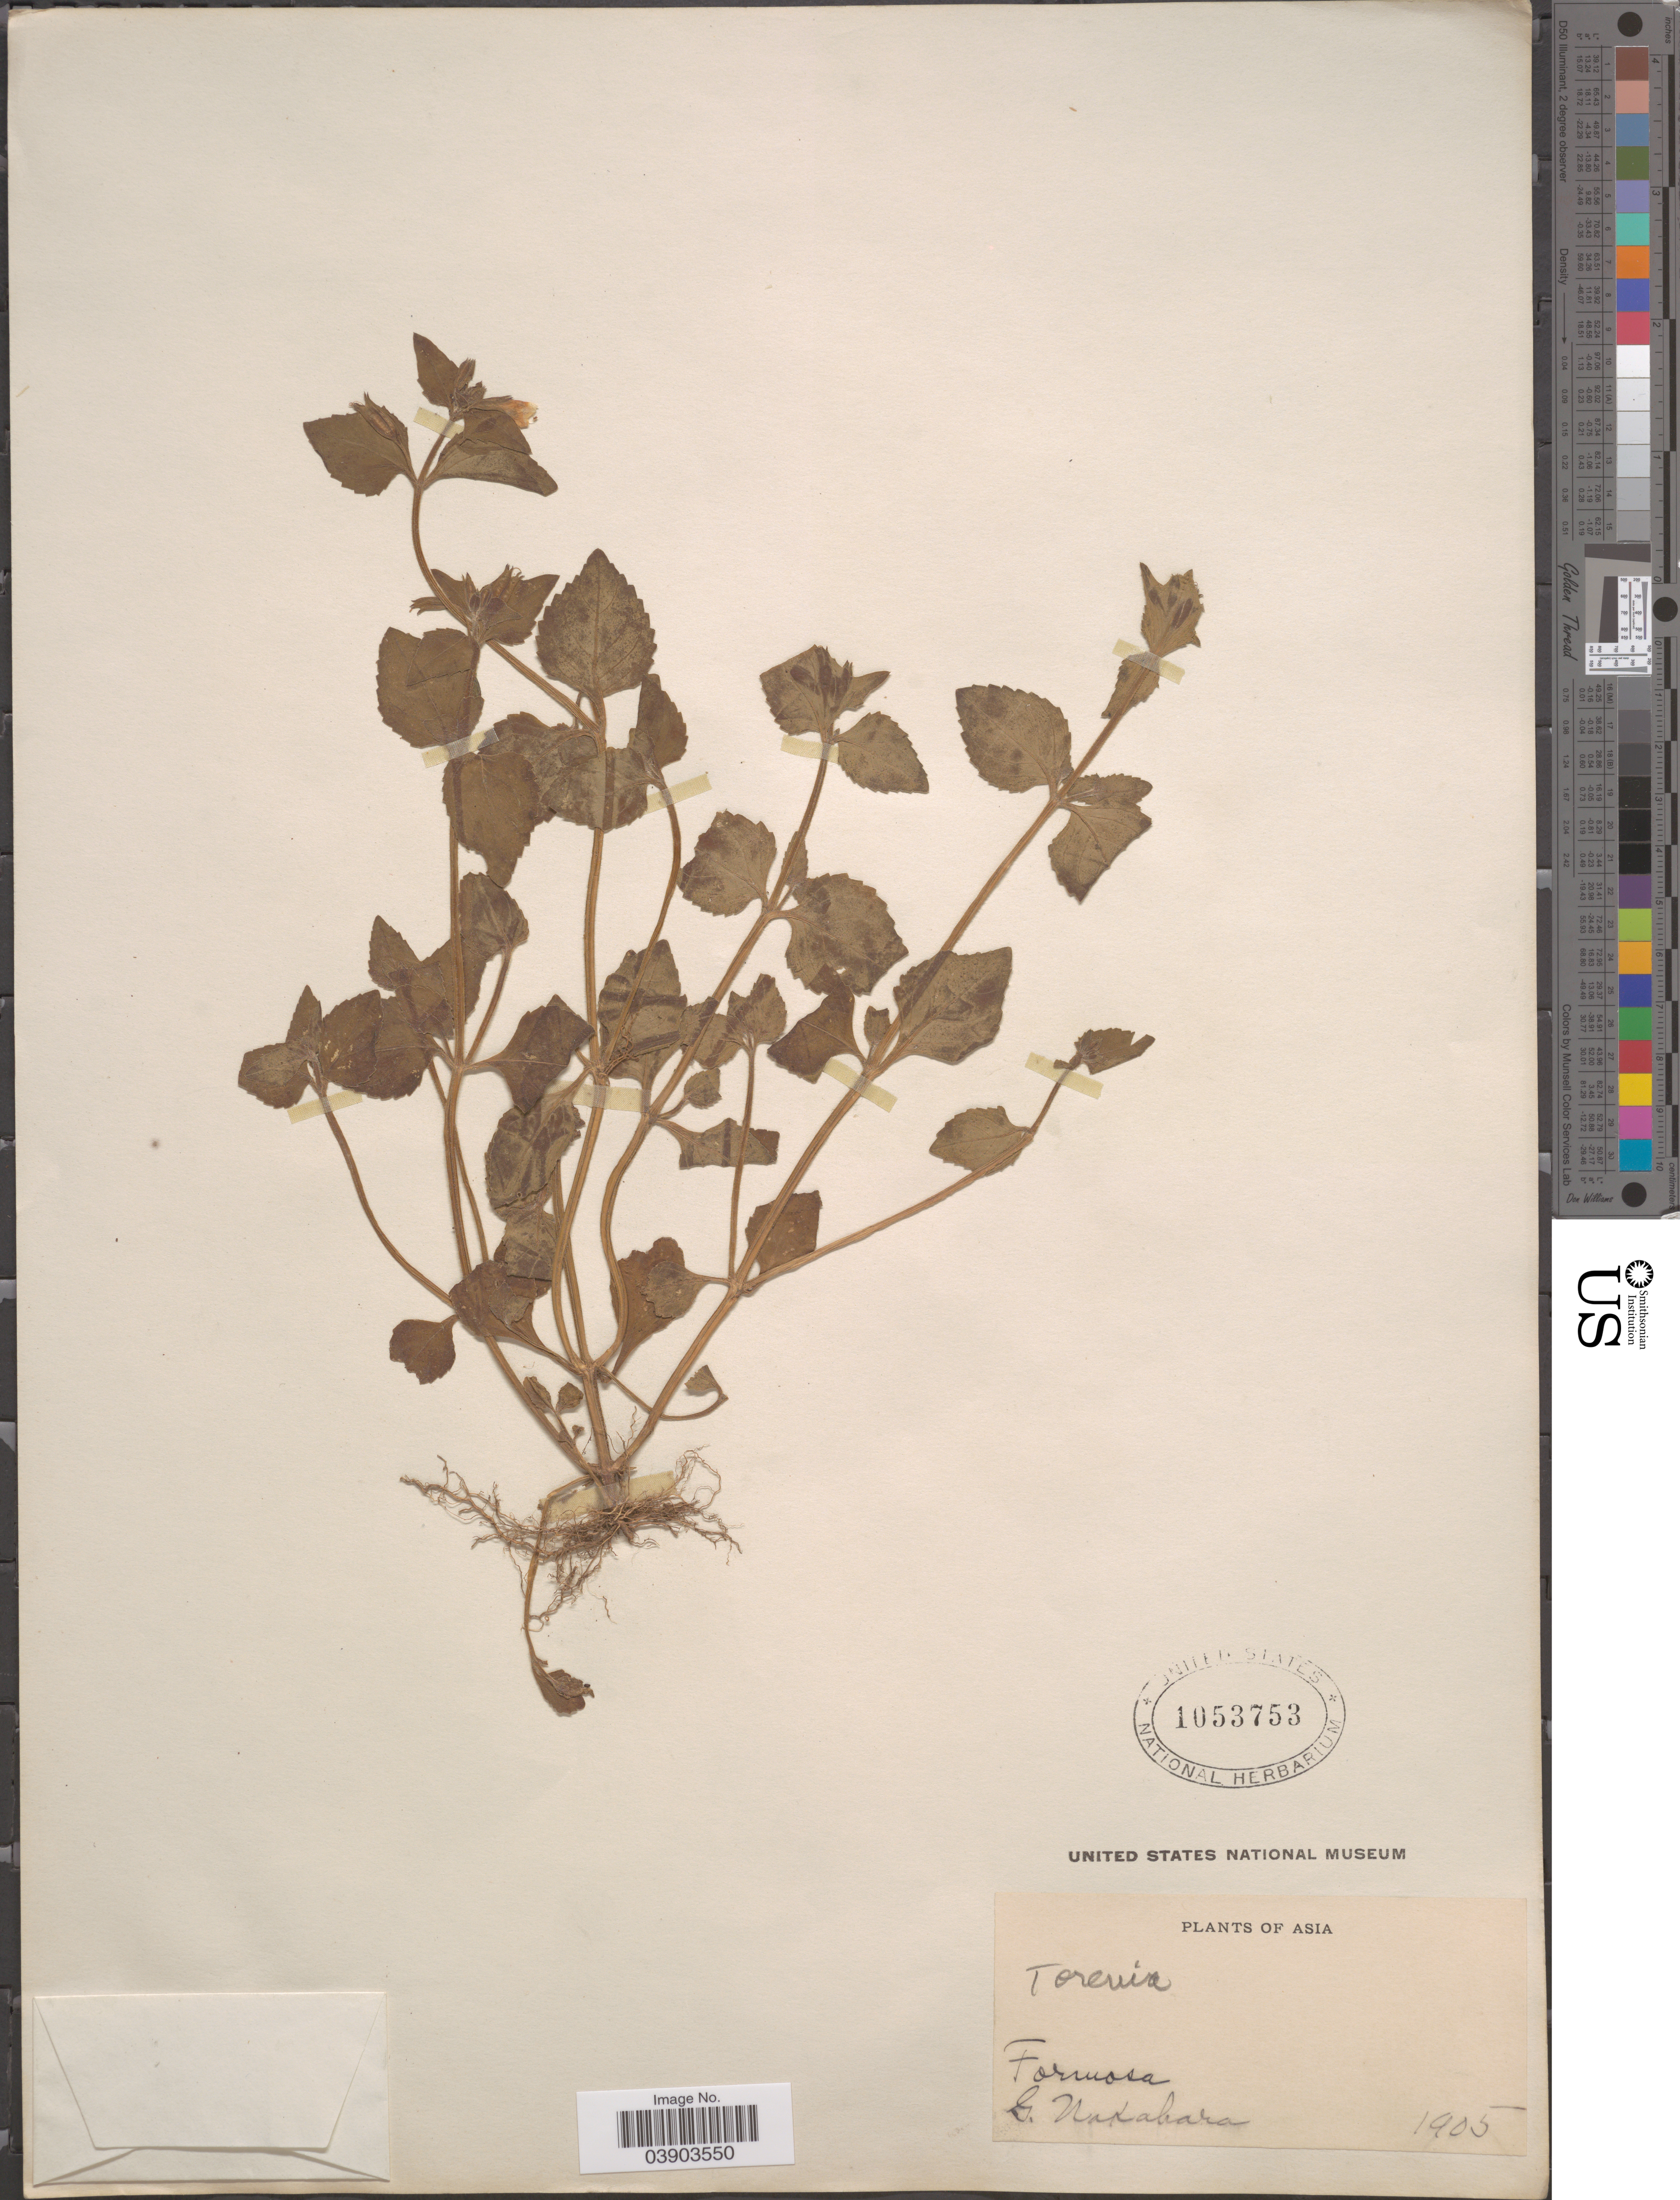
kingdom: Plantae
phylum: Tracheophyta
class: Magnoliopsida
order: Lamiales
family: Linderniaceae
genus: Torenia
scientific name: Torenia sp.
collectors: G. Nakahara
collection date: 1905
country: Taiwan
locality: Formosa.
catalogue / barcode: US 1053753